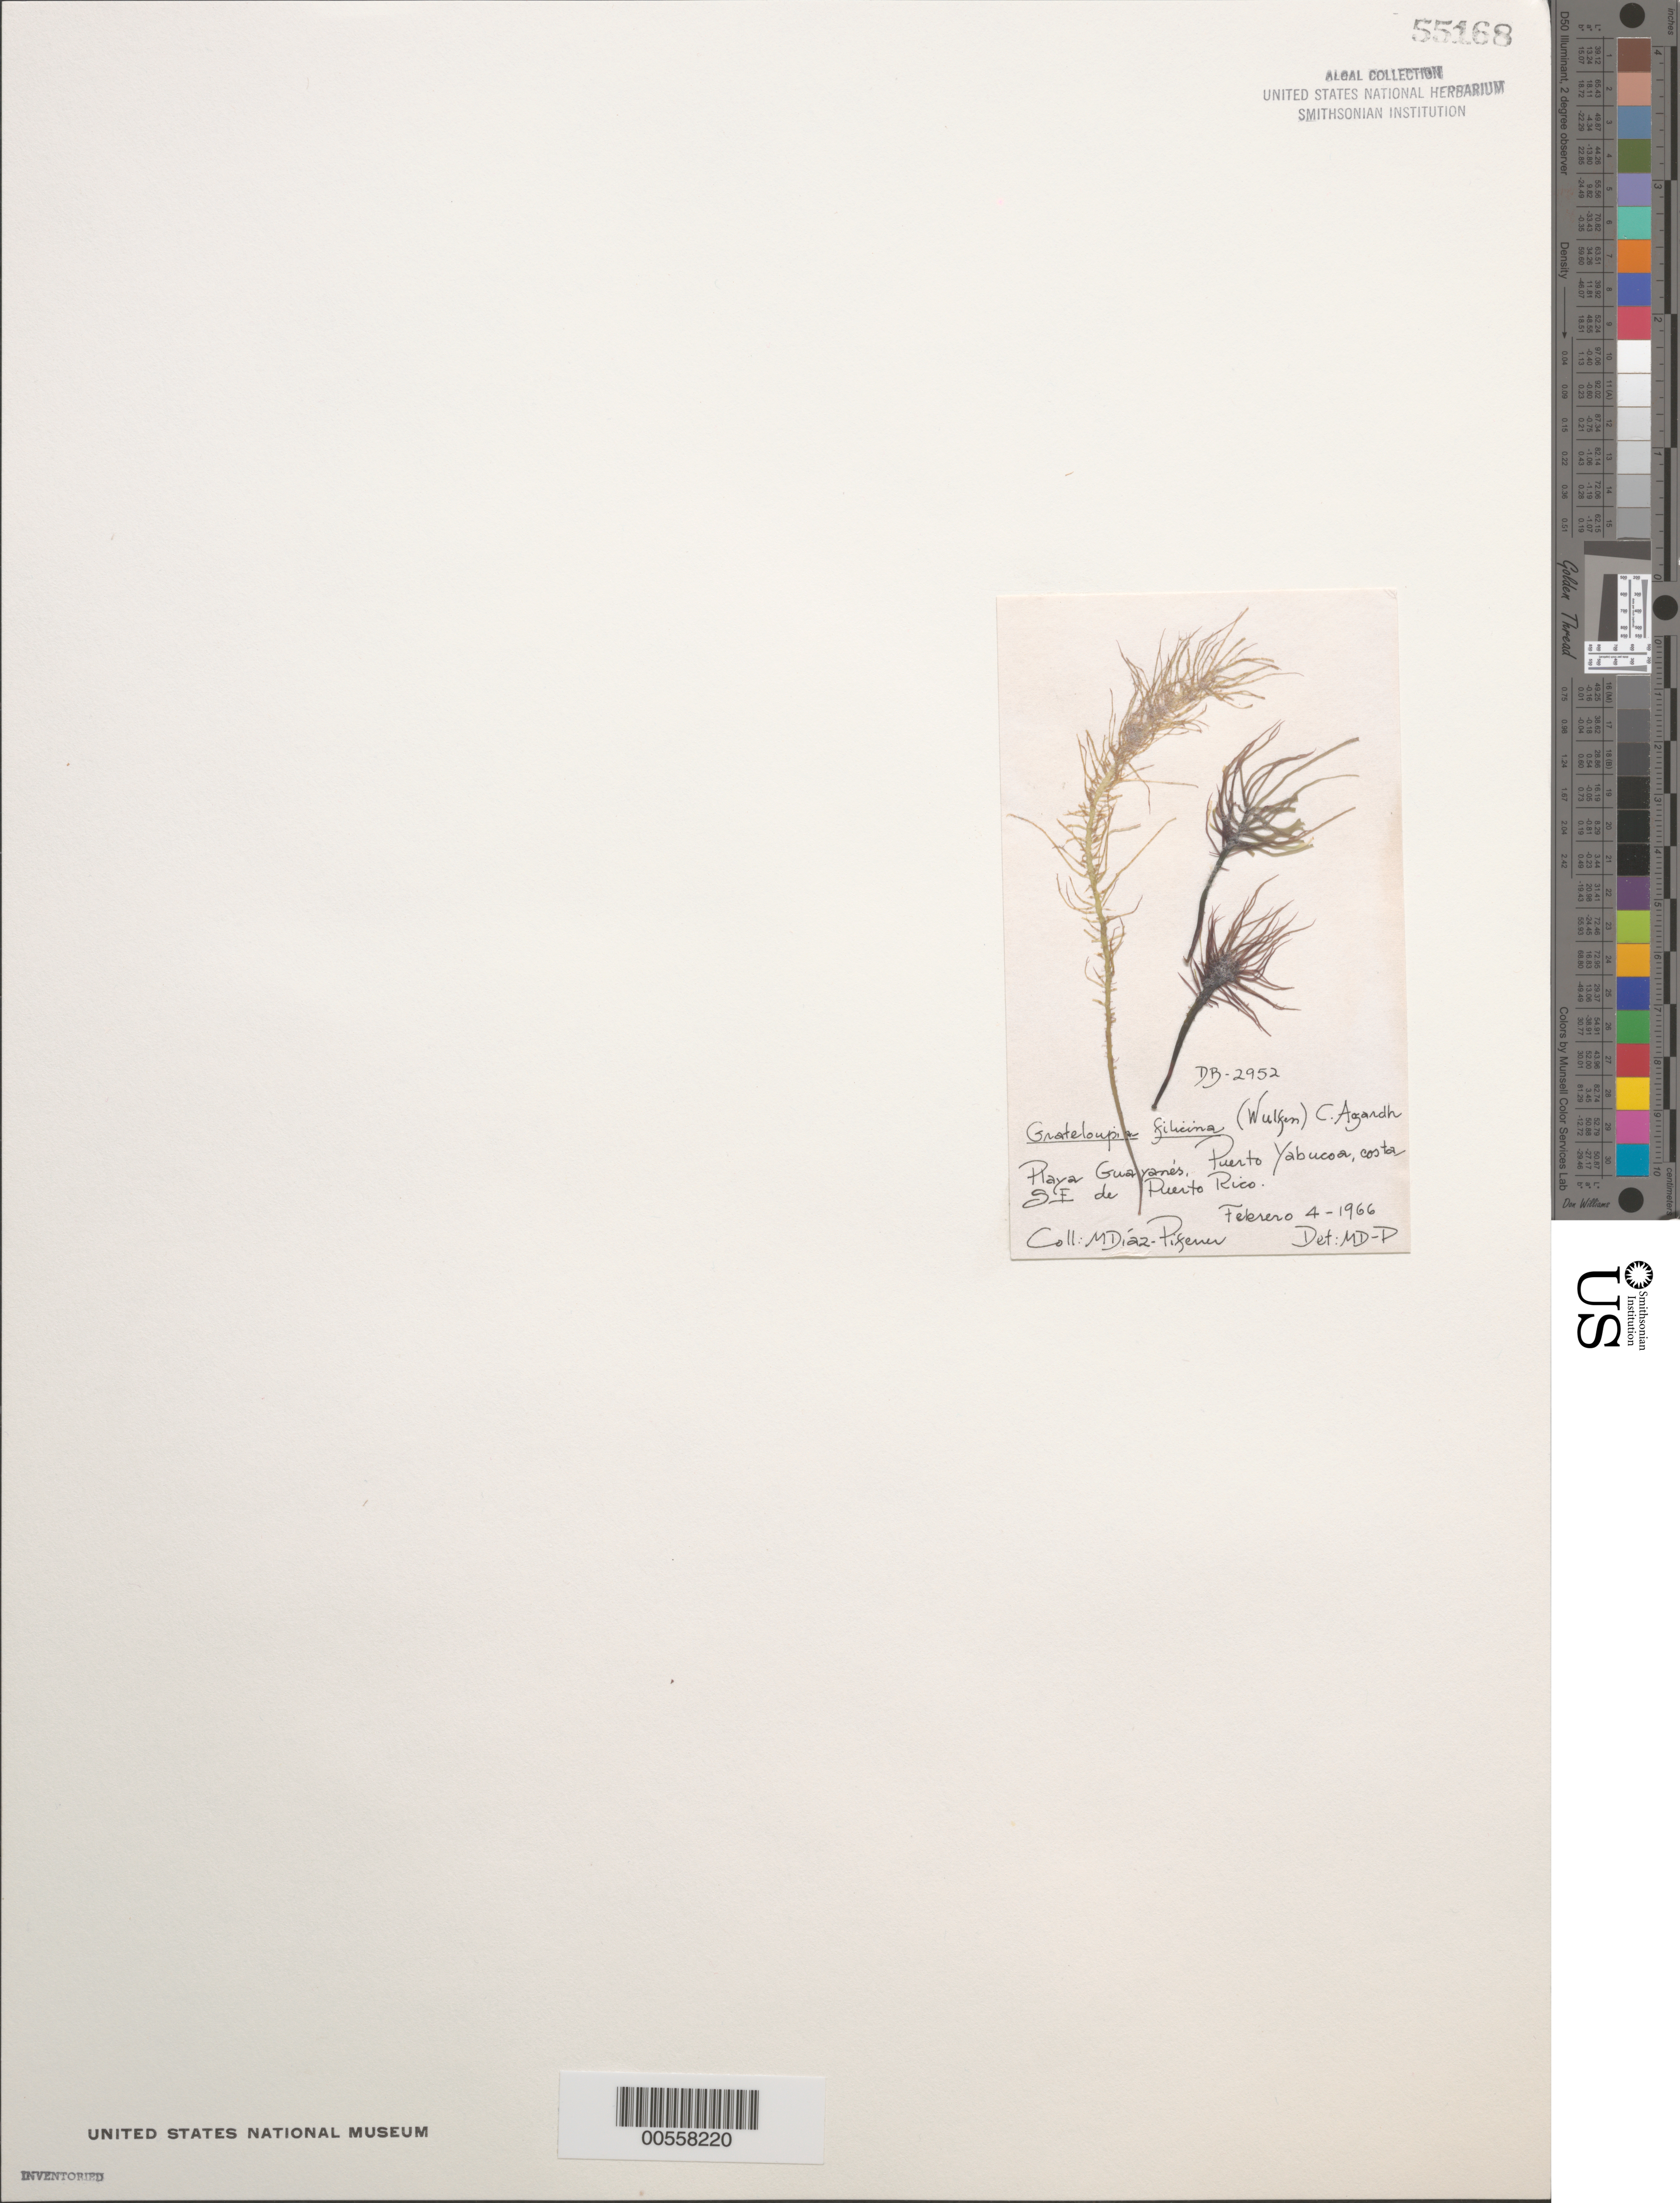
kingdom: Plantae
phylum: Rhodophyta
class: Florideophyceae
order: Halymeniales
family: Halymeniaceae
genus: Grateloupia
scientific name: Grateloupia filicina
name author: (J.V.Lamouroux) C. Agardh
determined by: Diaz-Piferrer, M.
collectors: M. Diaz-Piferrer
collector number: Db-2952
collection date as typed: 04 Feb 1966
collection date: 1966-02-04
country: Puerto Rico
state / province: Yabucoa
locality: Playa Guayanes, Puerto Yabucoa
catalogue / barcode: US 55168